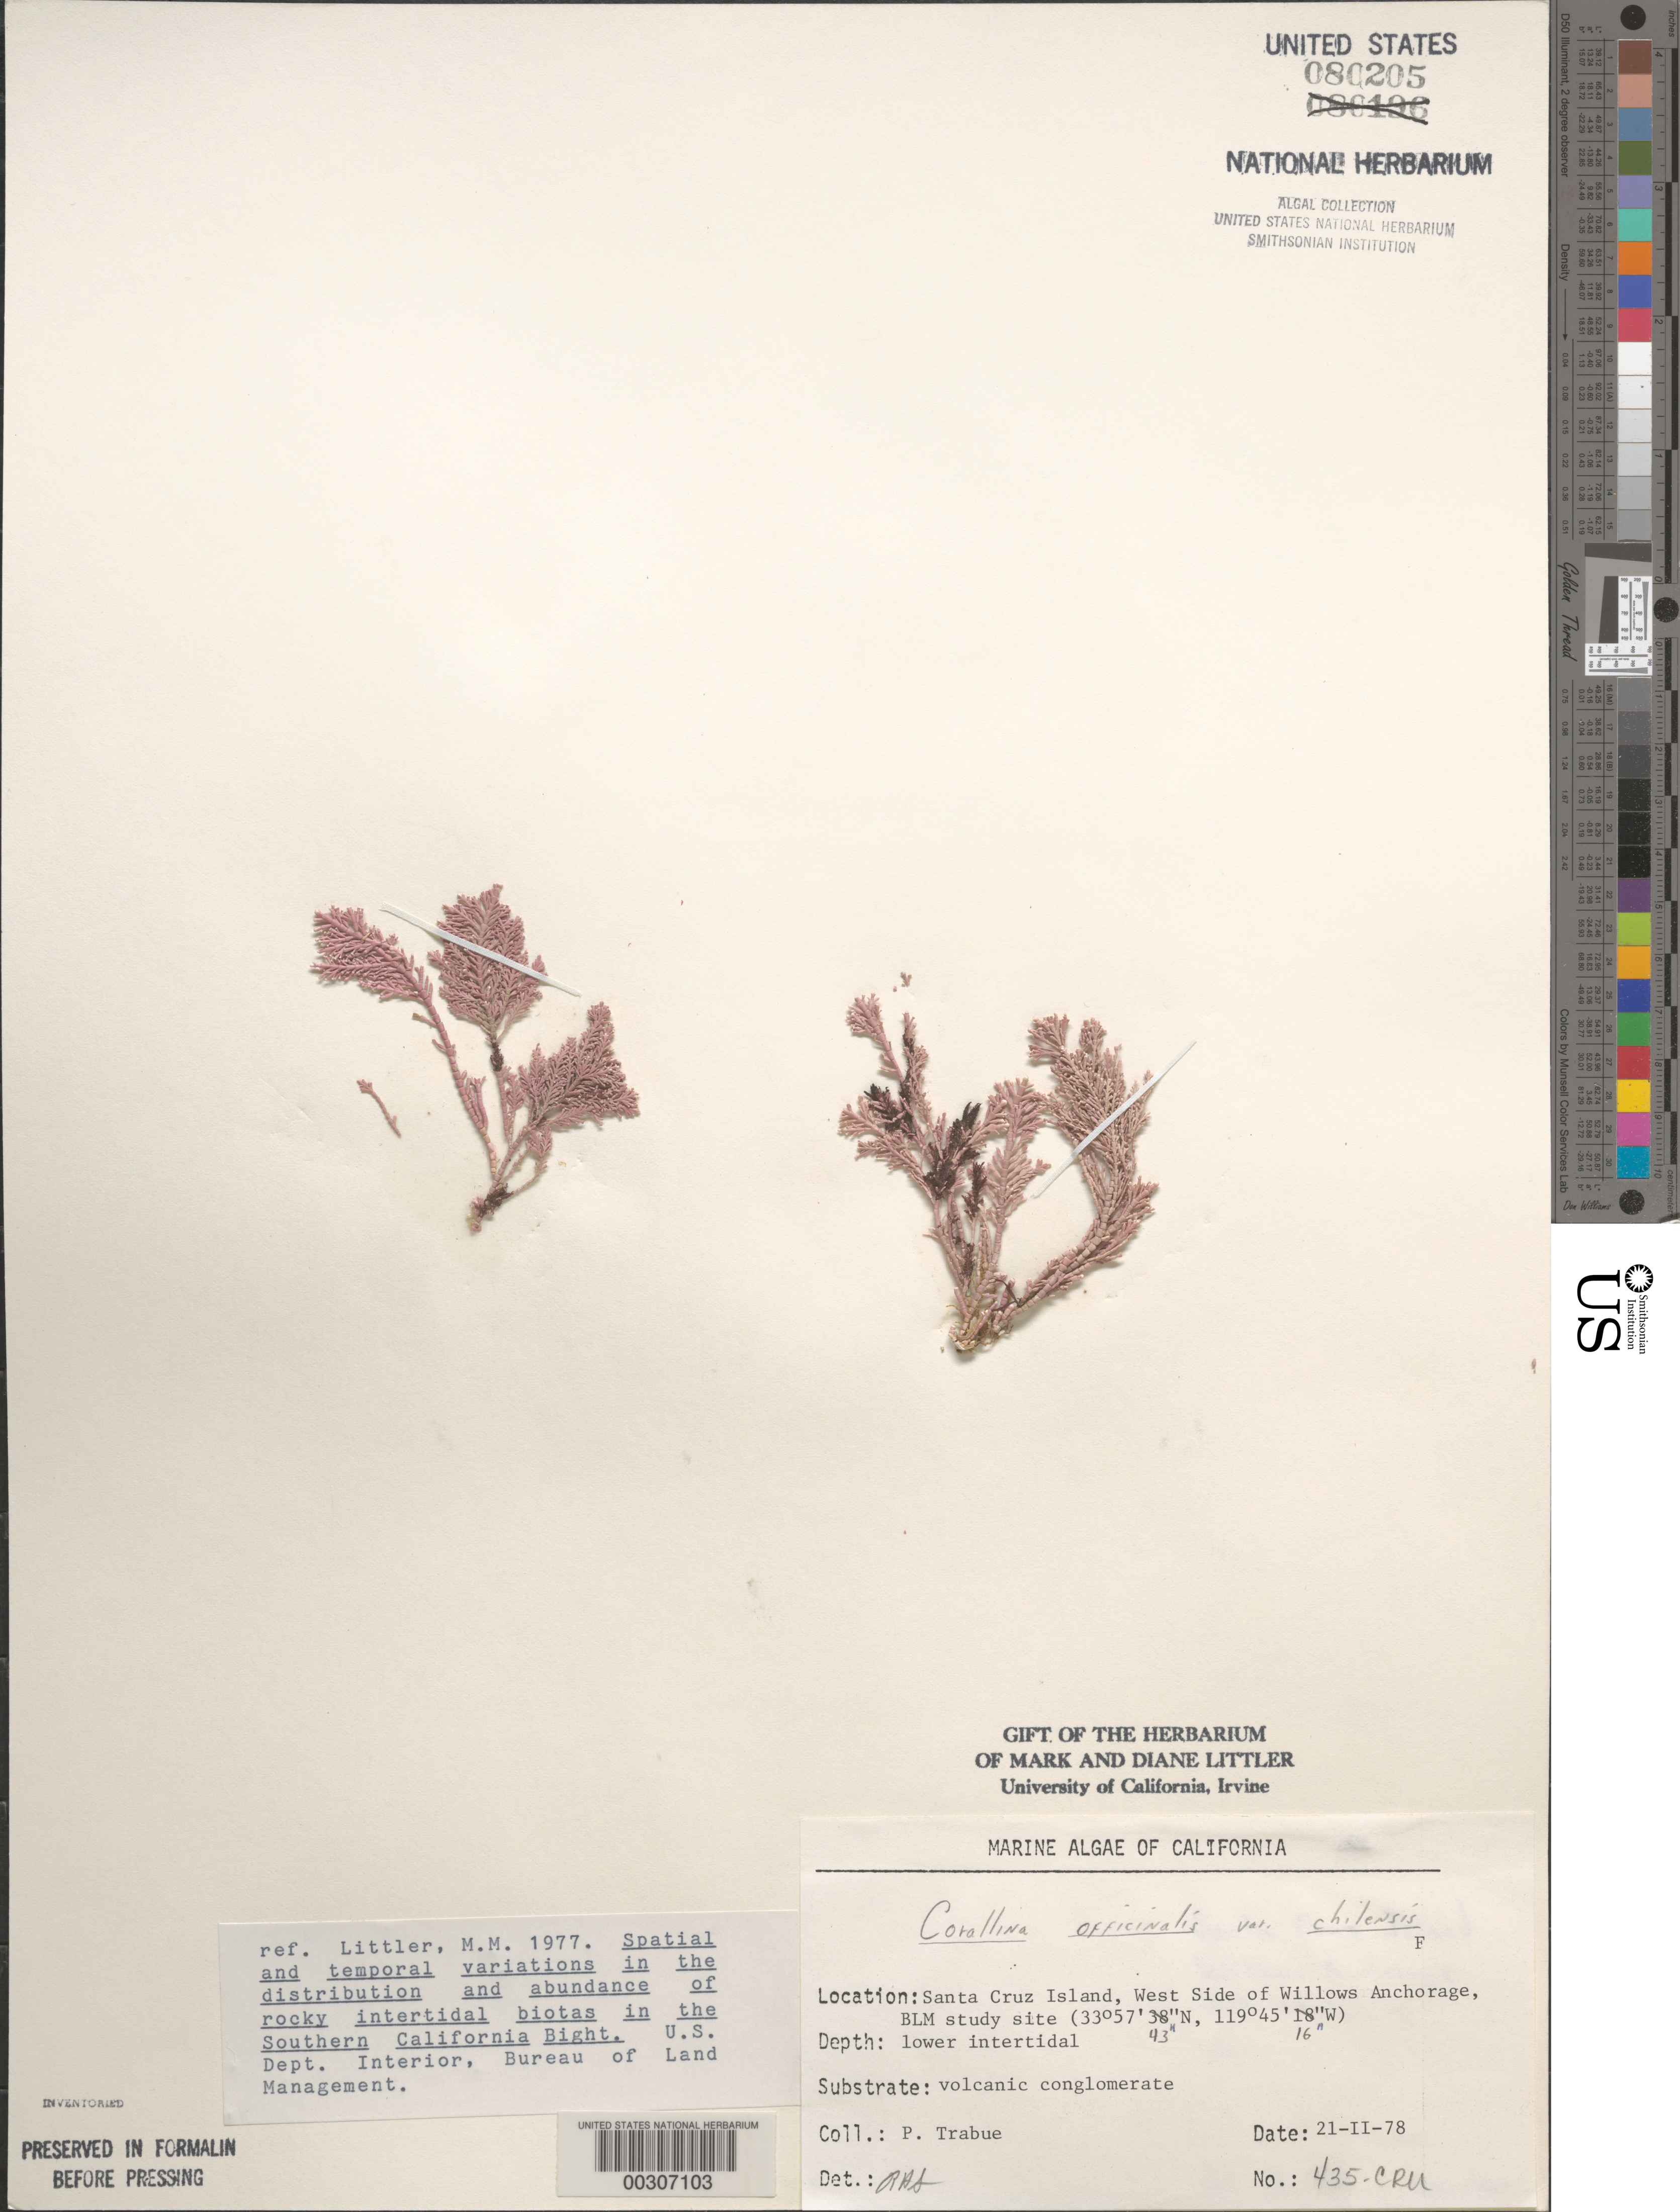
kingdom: Plantae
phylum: Rhodophyta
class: Florideophyceae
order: Corallinales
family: Corallinaceae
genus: Corallina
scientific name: Corallina officinalis var. chilensis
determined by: Sims, Robert H.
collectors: P. J. Trabue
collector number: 435-cru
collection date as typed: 21 Feb 1978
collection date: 1978-02-21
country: United States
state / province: California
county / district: Santa Barbara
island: Santa Cruz Island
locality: Willows Anchorage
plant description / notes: BLM-SOCALBIGHT Rocky Intertidal Survey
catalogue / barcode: US 80205